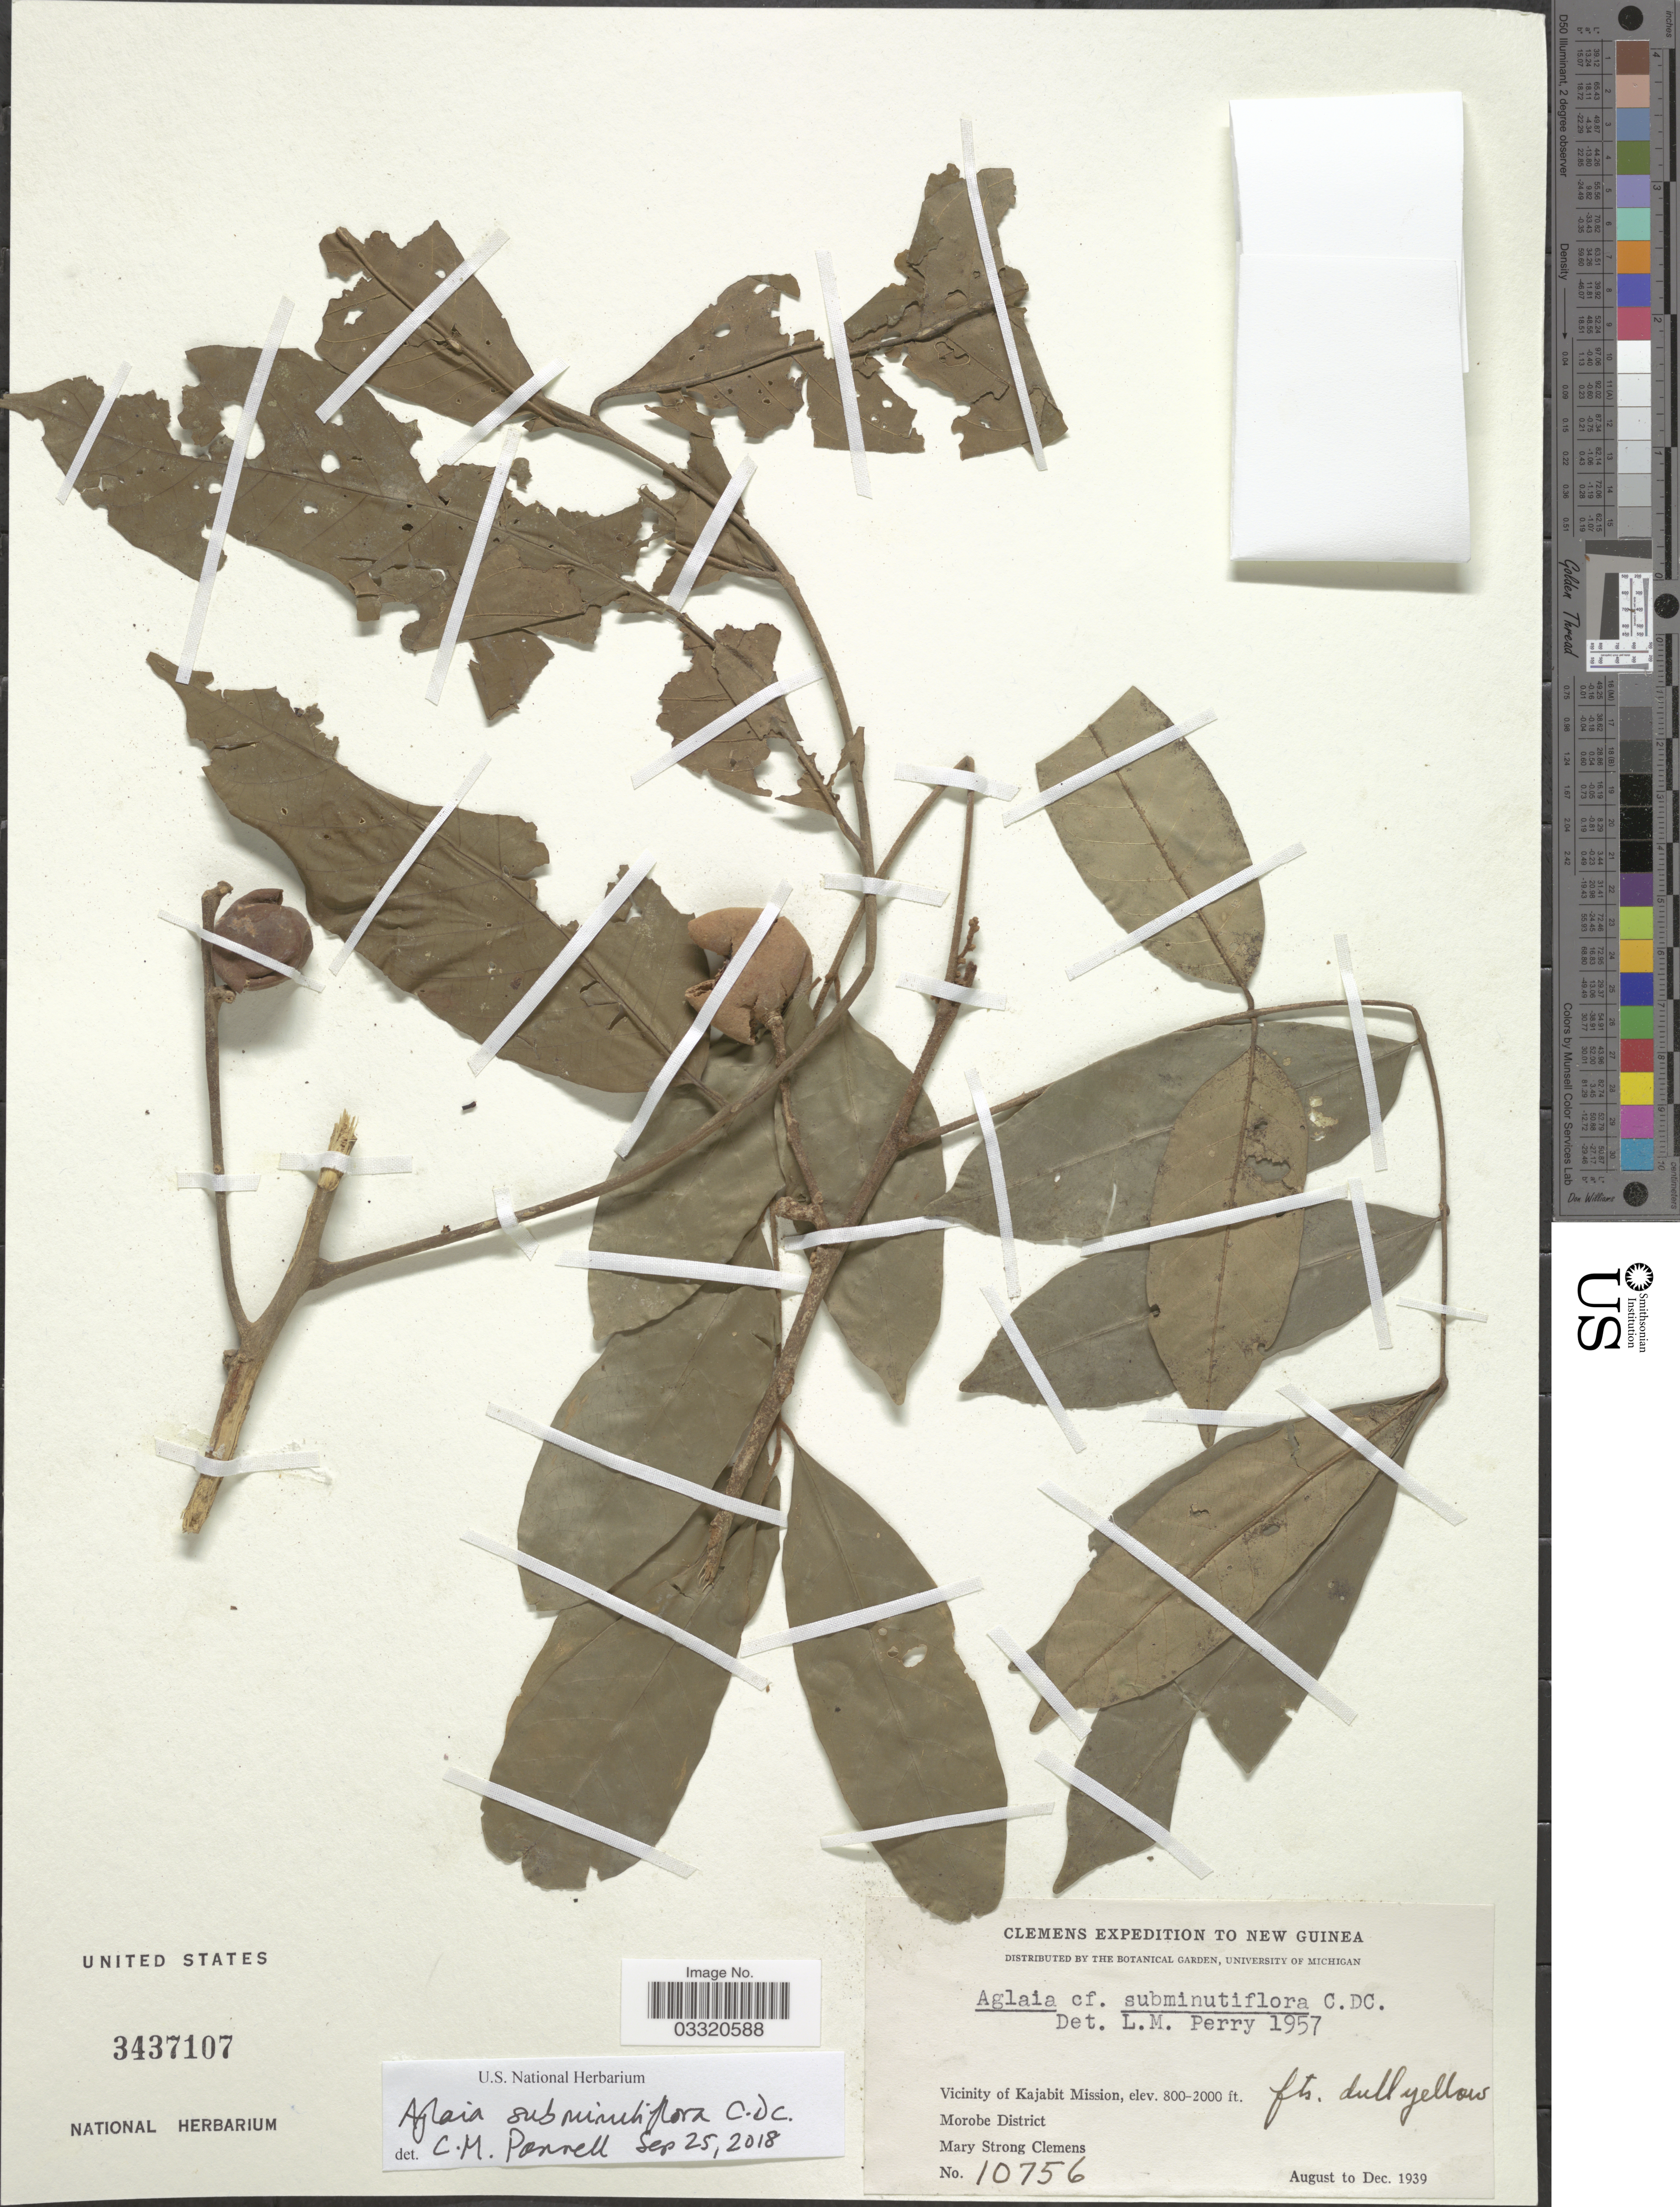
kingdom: Plantae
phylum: Tracheophyta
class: Magnoliopsida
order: Sapindales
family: Meliaceae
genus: Aglaia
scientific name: Aglaia subminutiflora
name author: C. DC.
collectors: M. S. Clemens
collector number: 10756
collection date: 1939-08/1939-12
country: Papua New Guinea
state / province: Morobe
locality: New Guinea. Vicinity of Kajabit Mission. Morobe District.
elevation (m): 244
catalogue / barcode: US 3437107